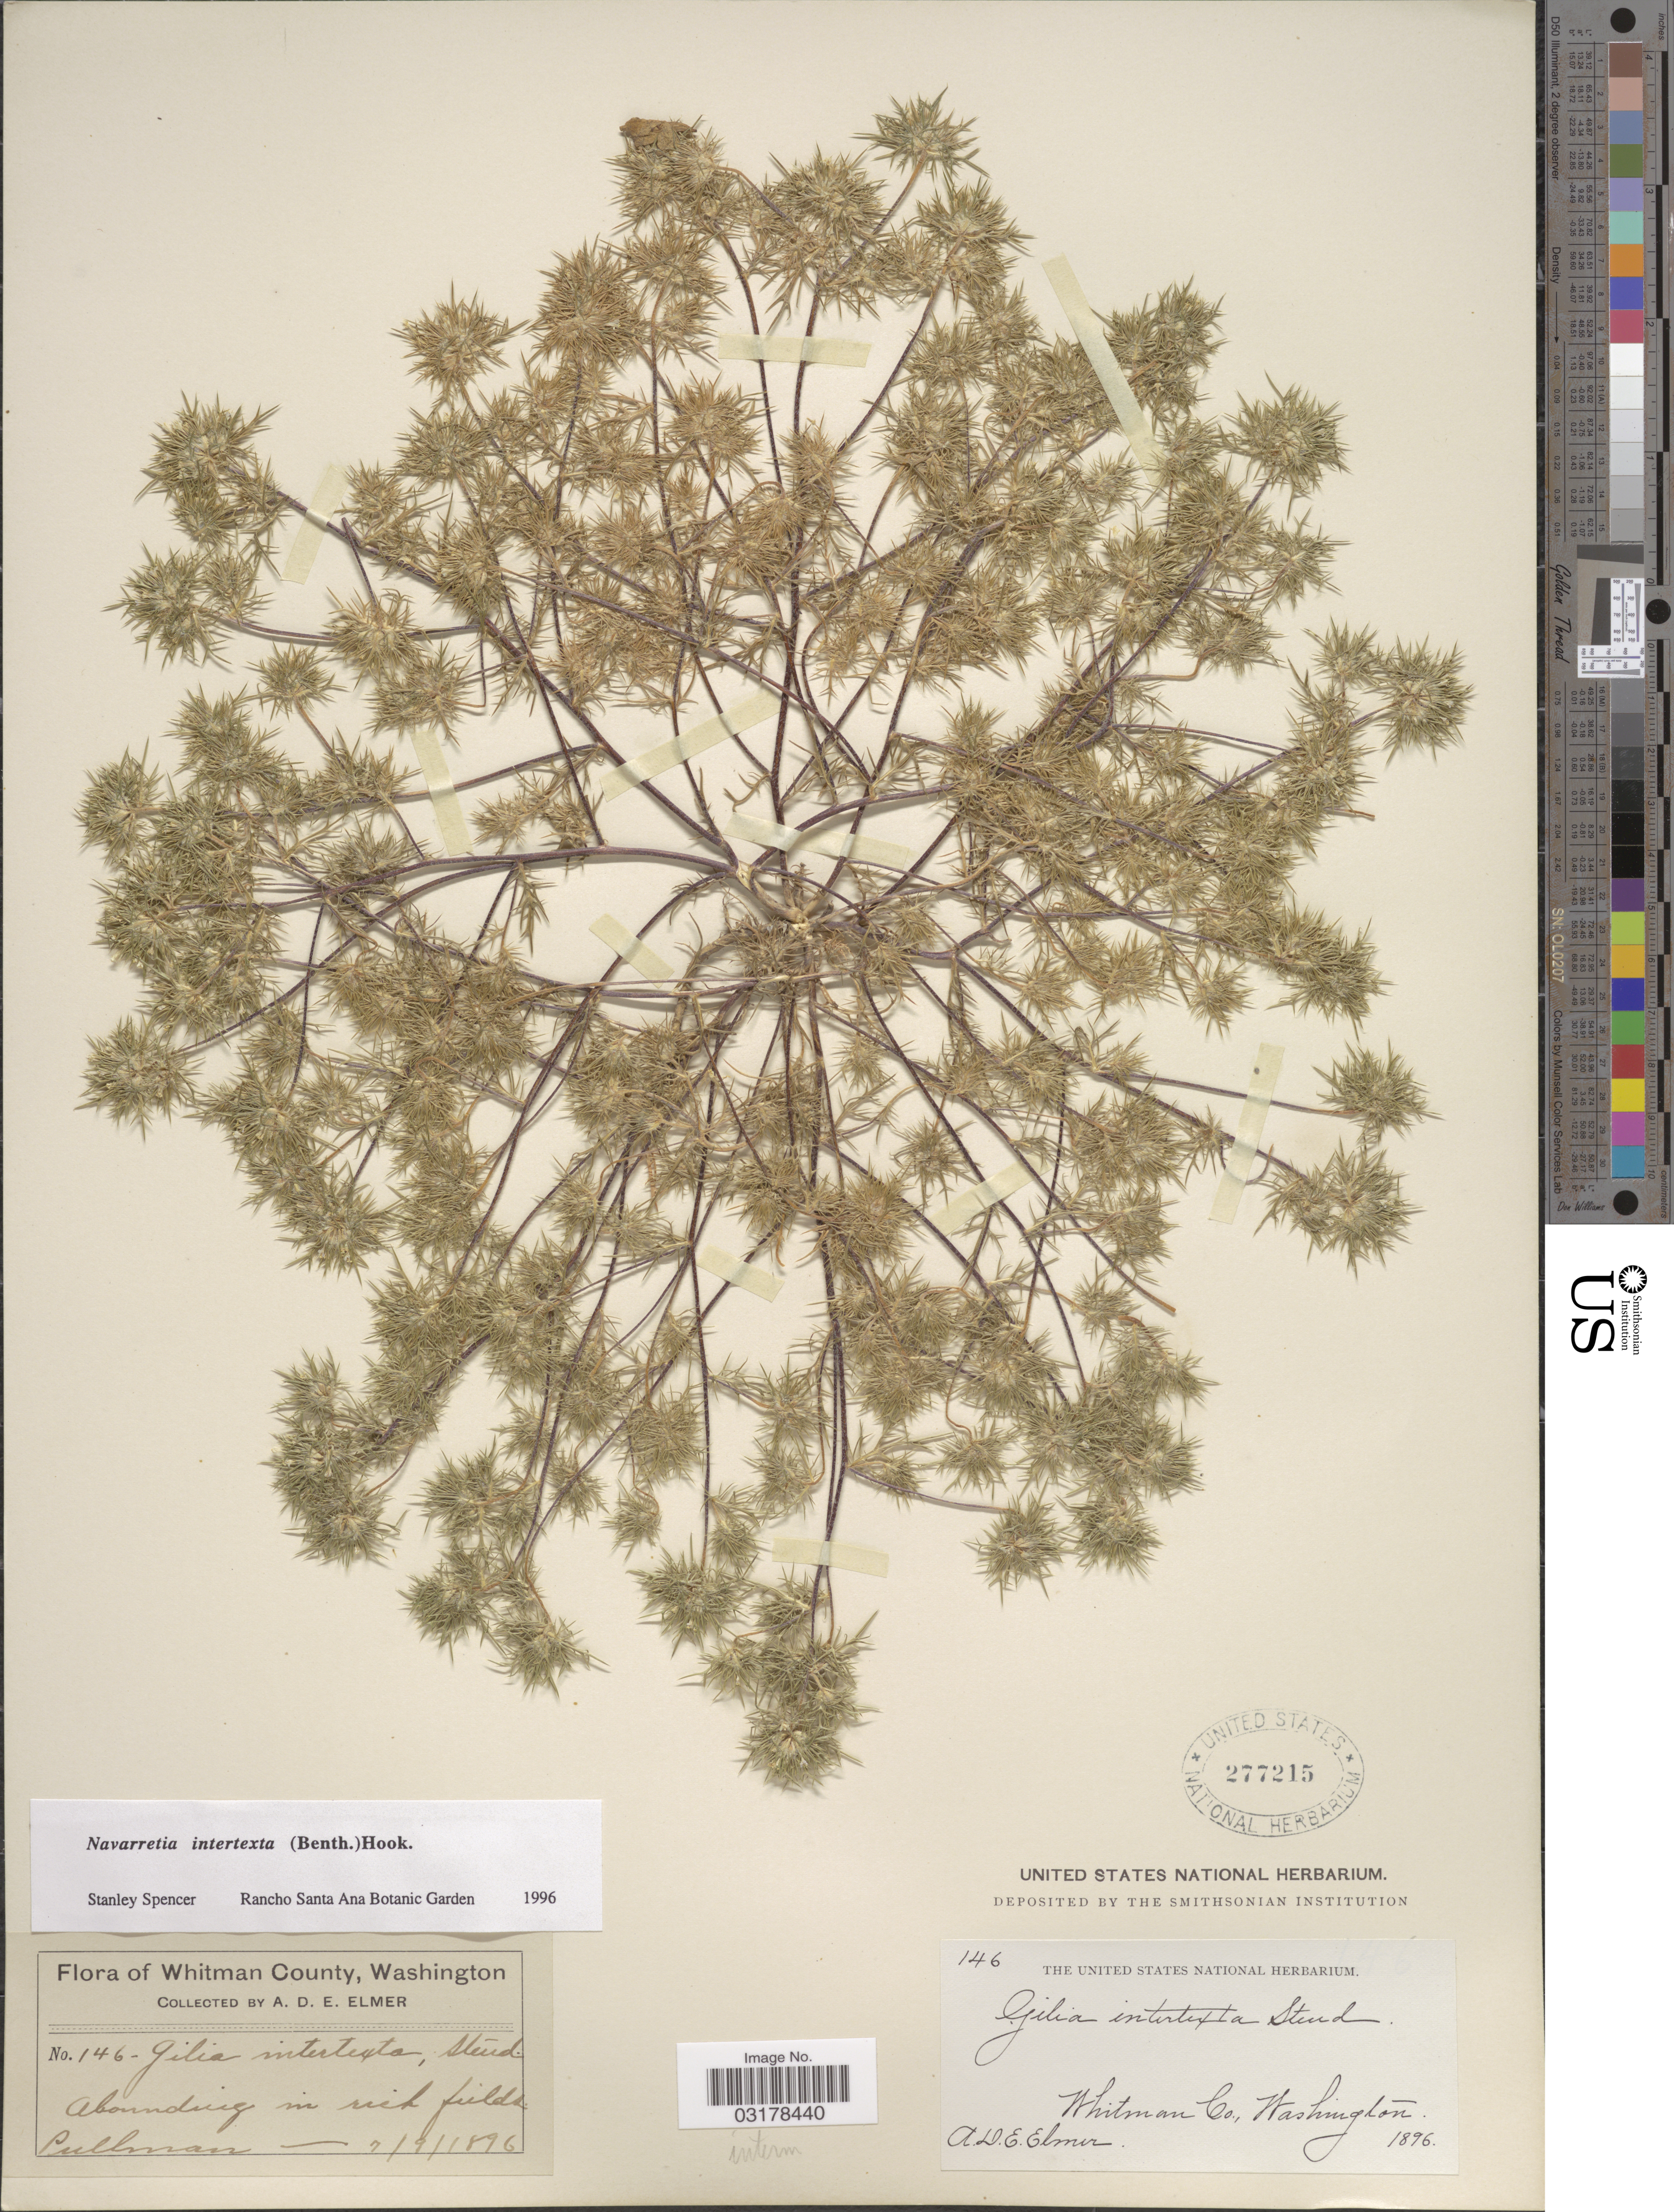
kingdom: Plantae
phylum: Tracheophyta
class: Magnoliopsida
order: Ericales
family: Polemoniaceae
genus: Navarretia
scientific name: Navarretia intertexta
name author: (Benth.) Hook.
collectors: A. D. E. Elmer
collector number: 146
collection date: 1896-07-09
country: United States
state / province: Washington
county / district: Whitman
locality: Whitman County. Pullman.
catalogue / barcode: US 277215